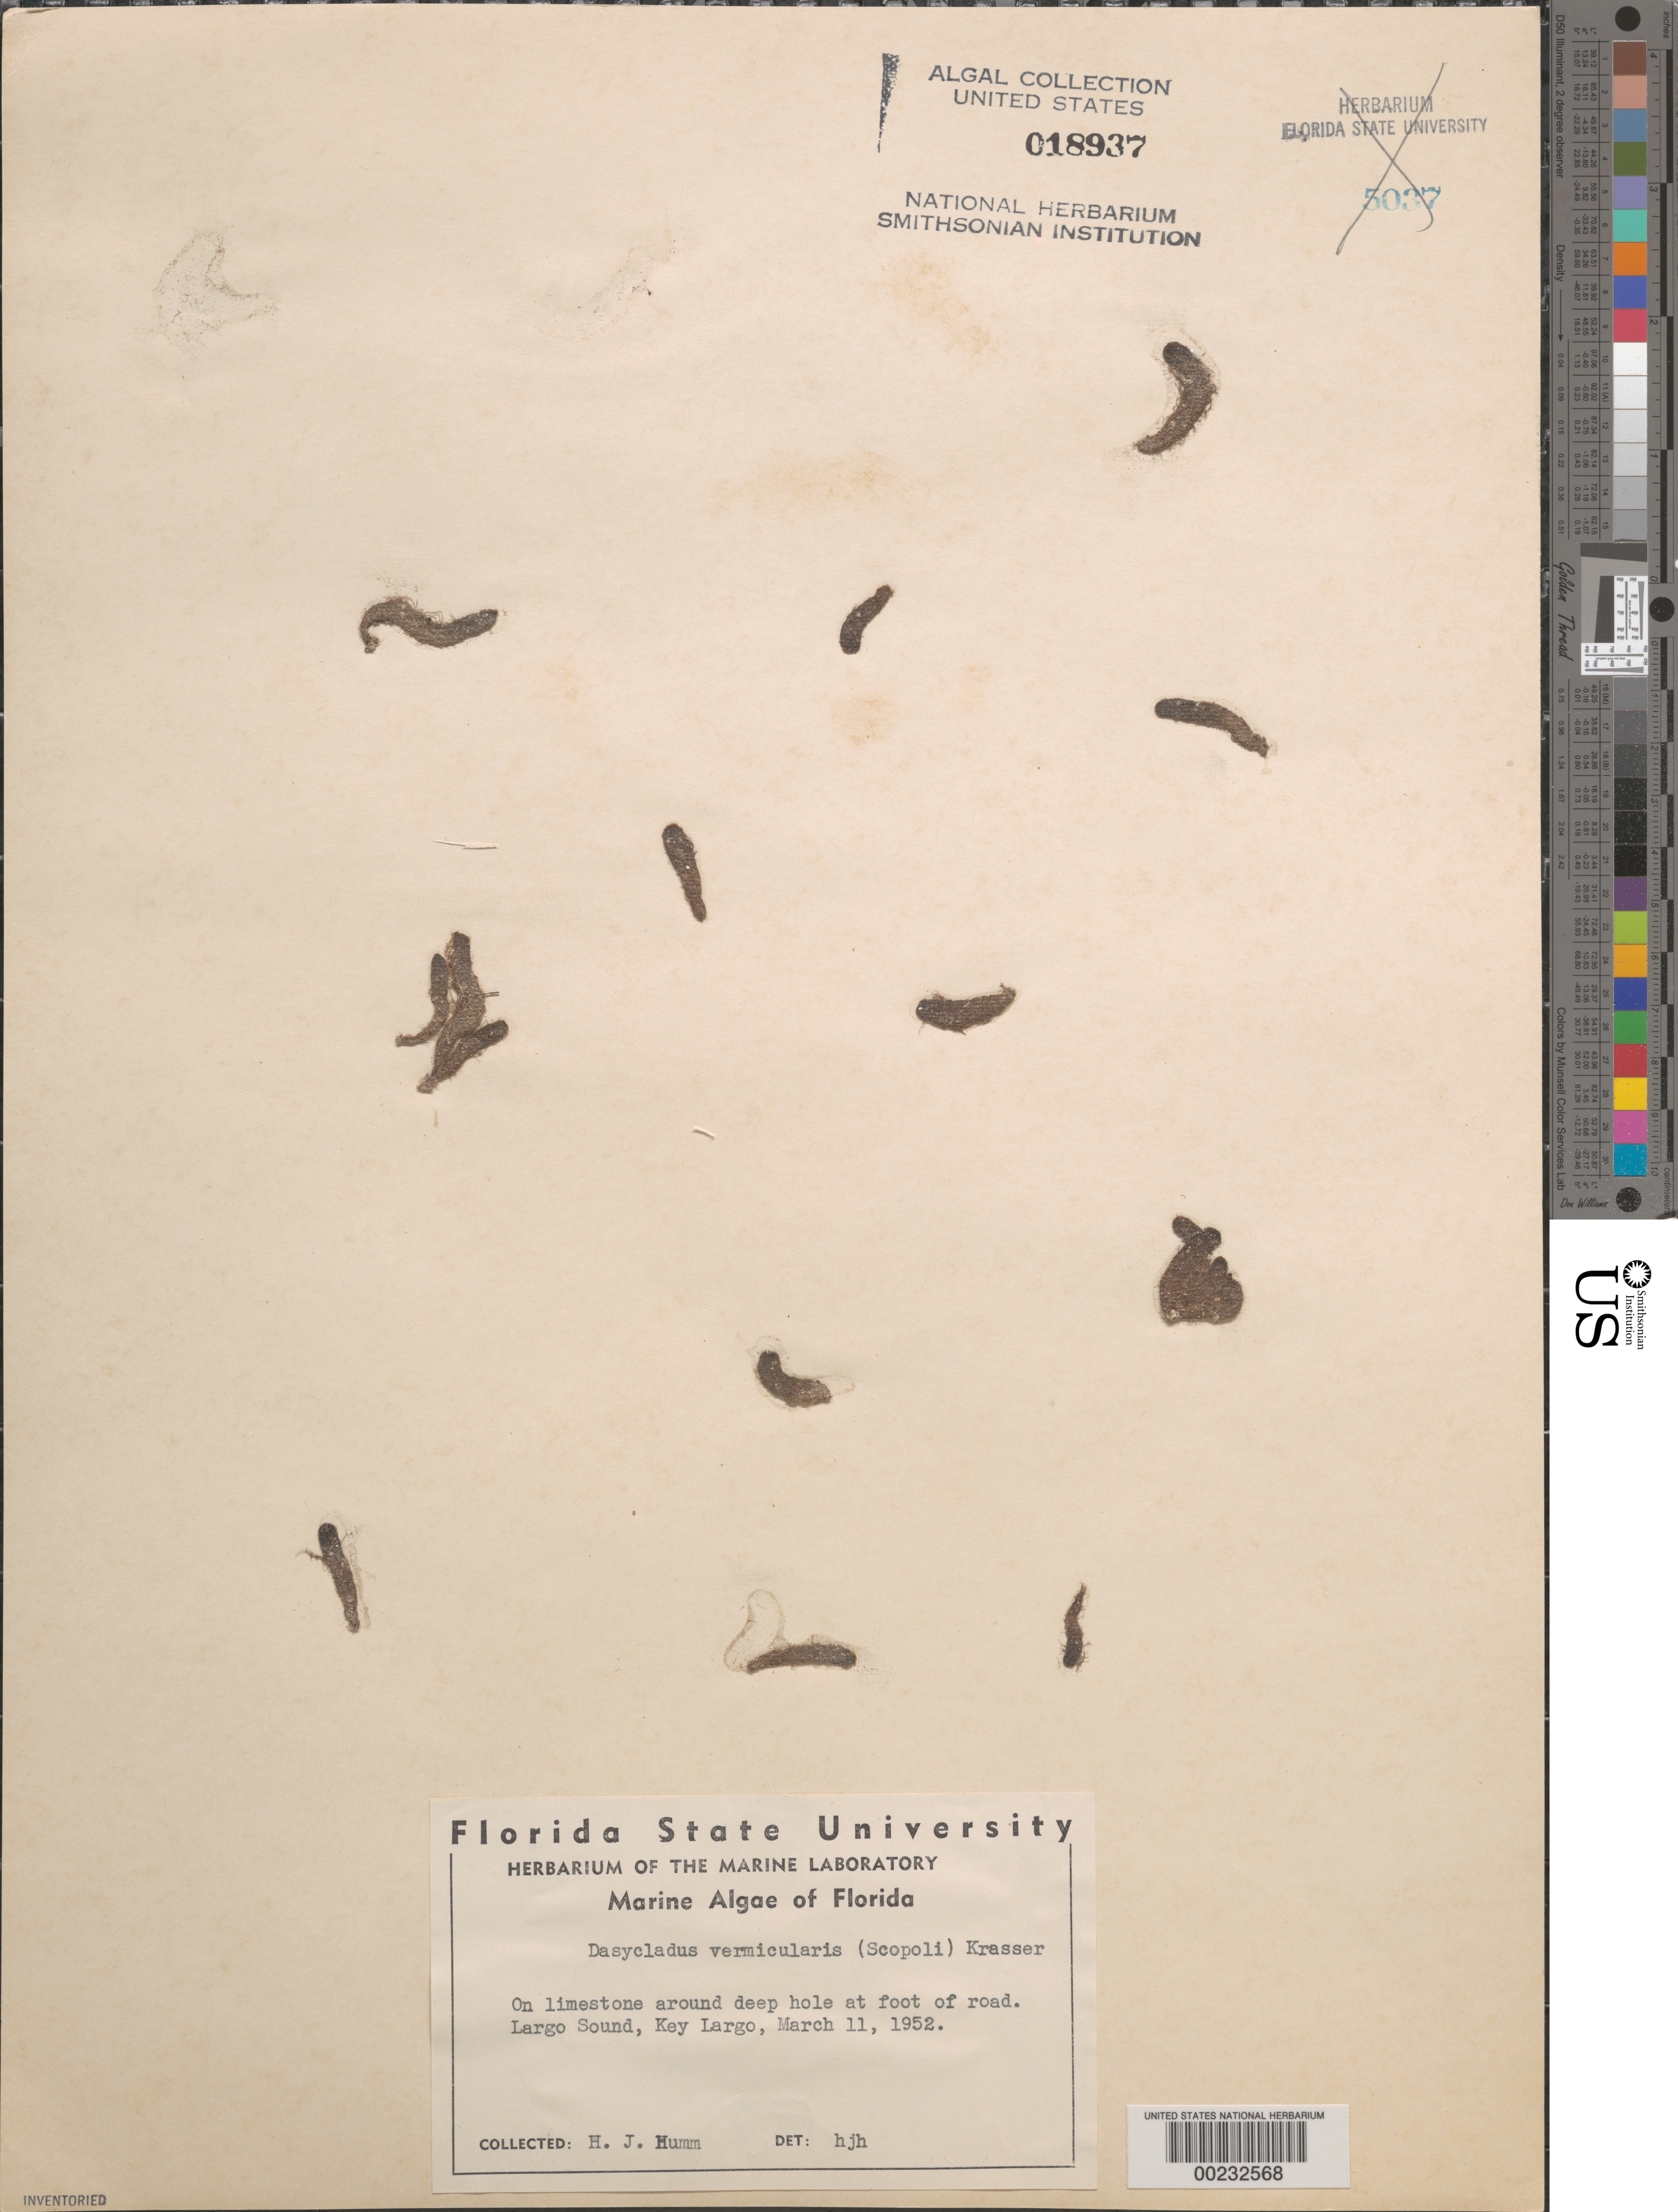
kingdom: Plantae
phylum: Chlorophyta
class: Ulvophyceae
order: Dasycladales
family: Dasycladaceae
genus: Dasycladus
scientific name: Dasycladus vermicularis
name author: (Scop.) Krasser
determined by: Humm, Harold J.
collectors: H. J. Humm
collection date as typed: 11 Mar 1952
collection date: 1952-03-11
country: United States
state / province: Florida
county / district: Monroe County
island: Key Largo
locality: Largo Sound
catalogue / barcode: US 18937